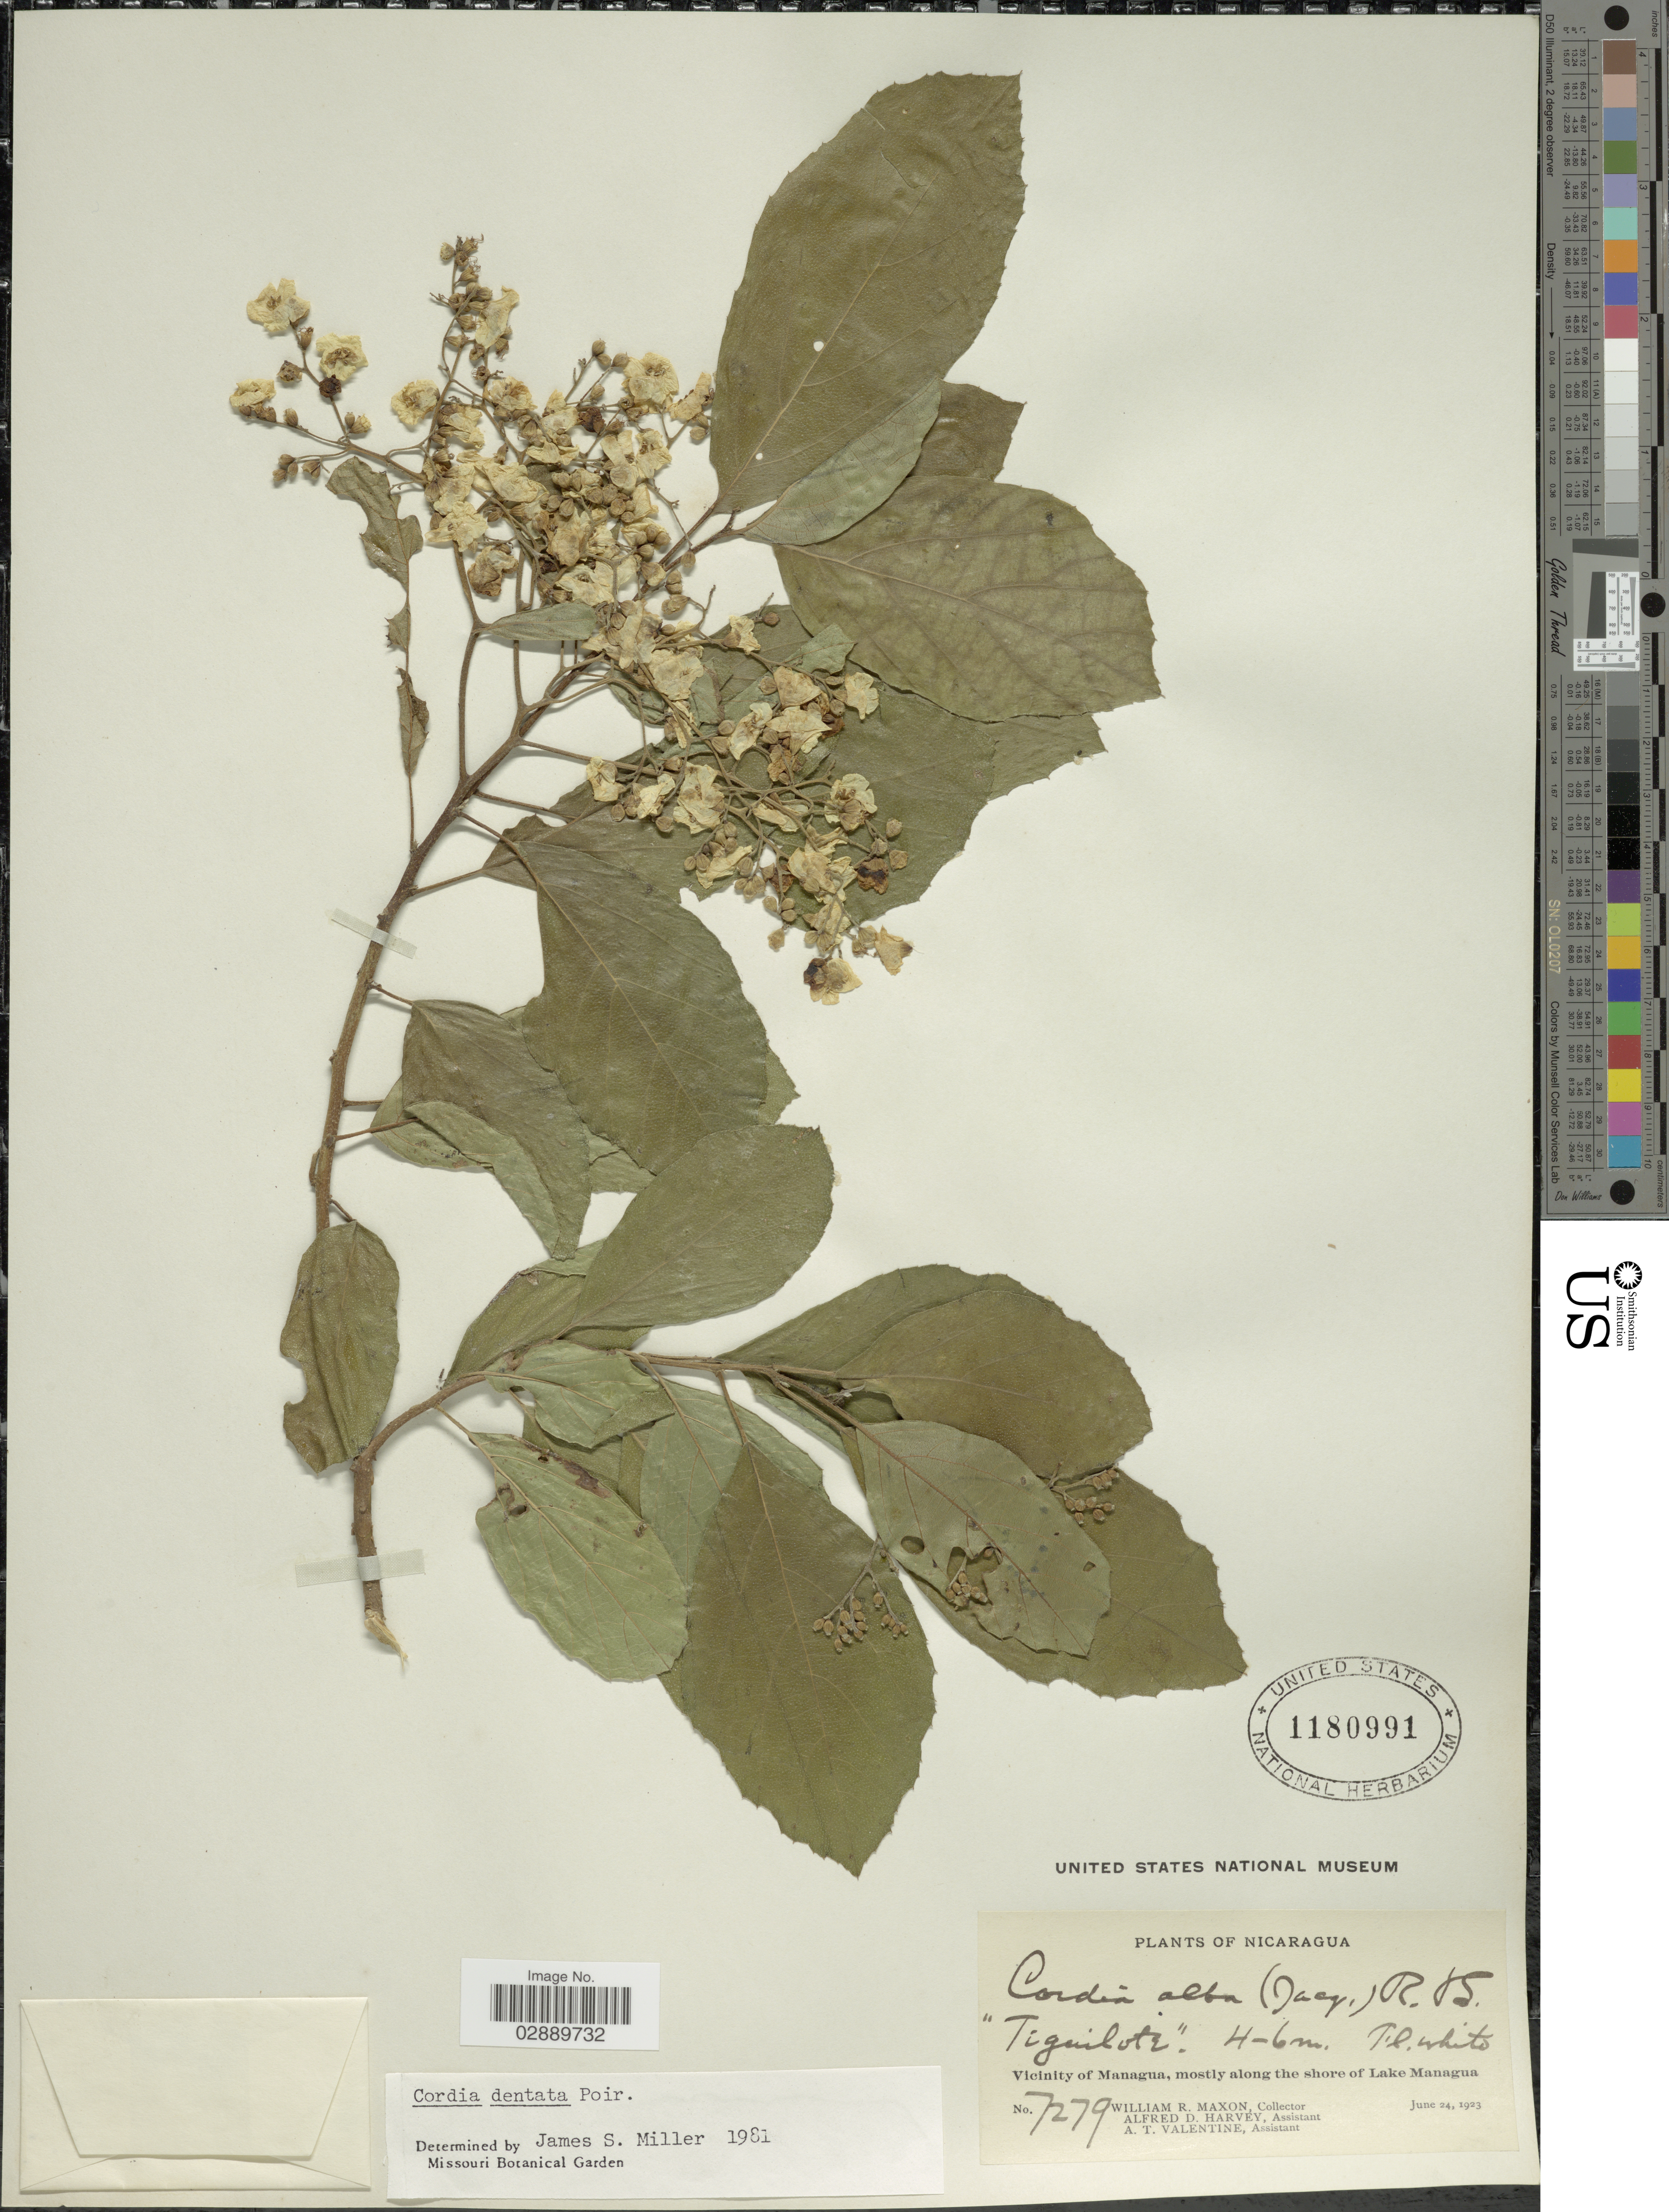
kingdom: Plantae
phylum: Tracheophyta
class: Magnoliopsida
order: Boraginales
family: Cordiaceae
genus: Cordia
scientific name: Cordia dentata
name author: Poir.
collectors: W. R. Maxon, A. D. Harvey & A. Valentine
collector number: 7279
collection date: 1923-06-24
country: Nicaragua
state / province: Managua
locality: Vicinity of Managua, mostly along the shore of Lake Managua.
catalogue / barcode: US 1180991